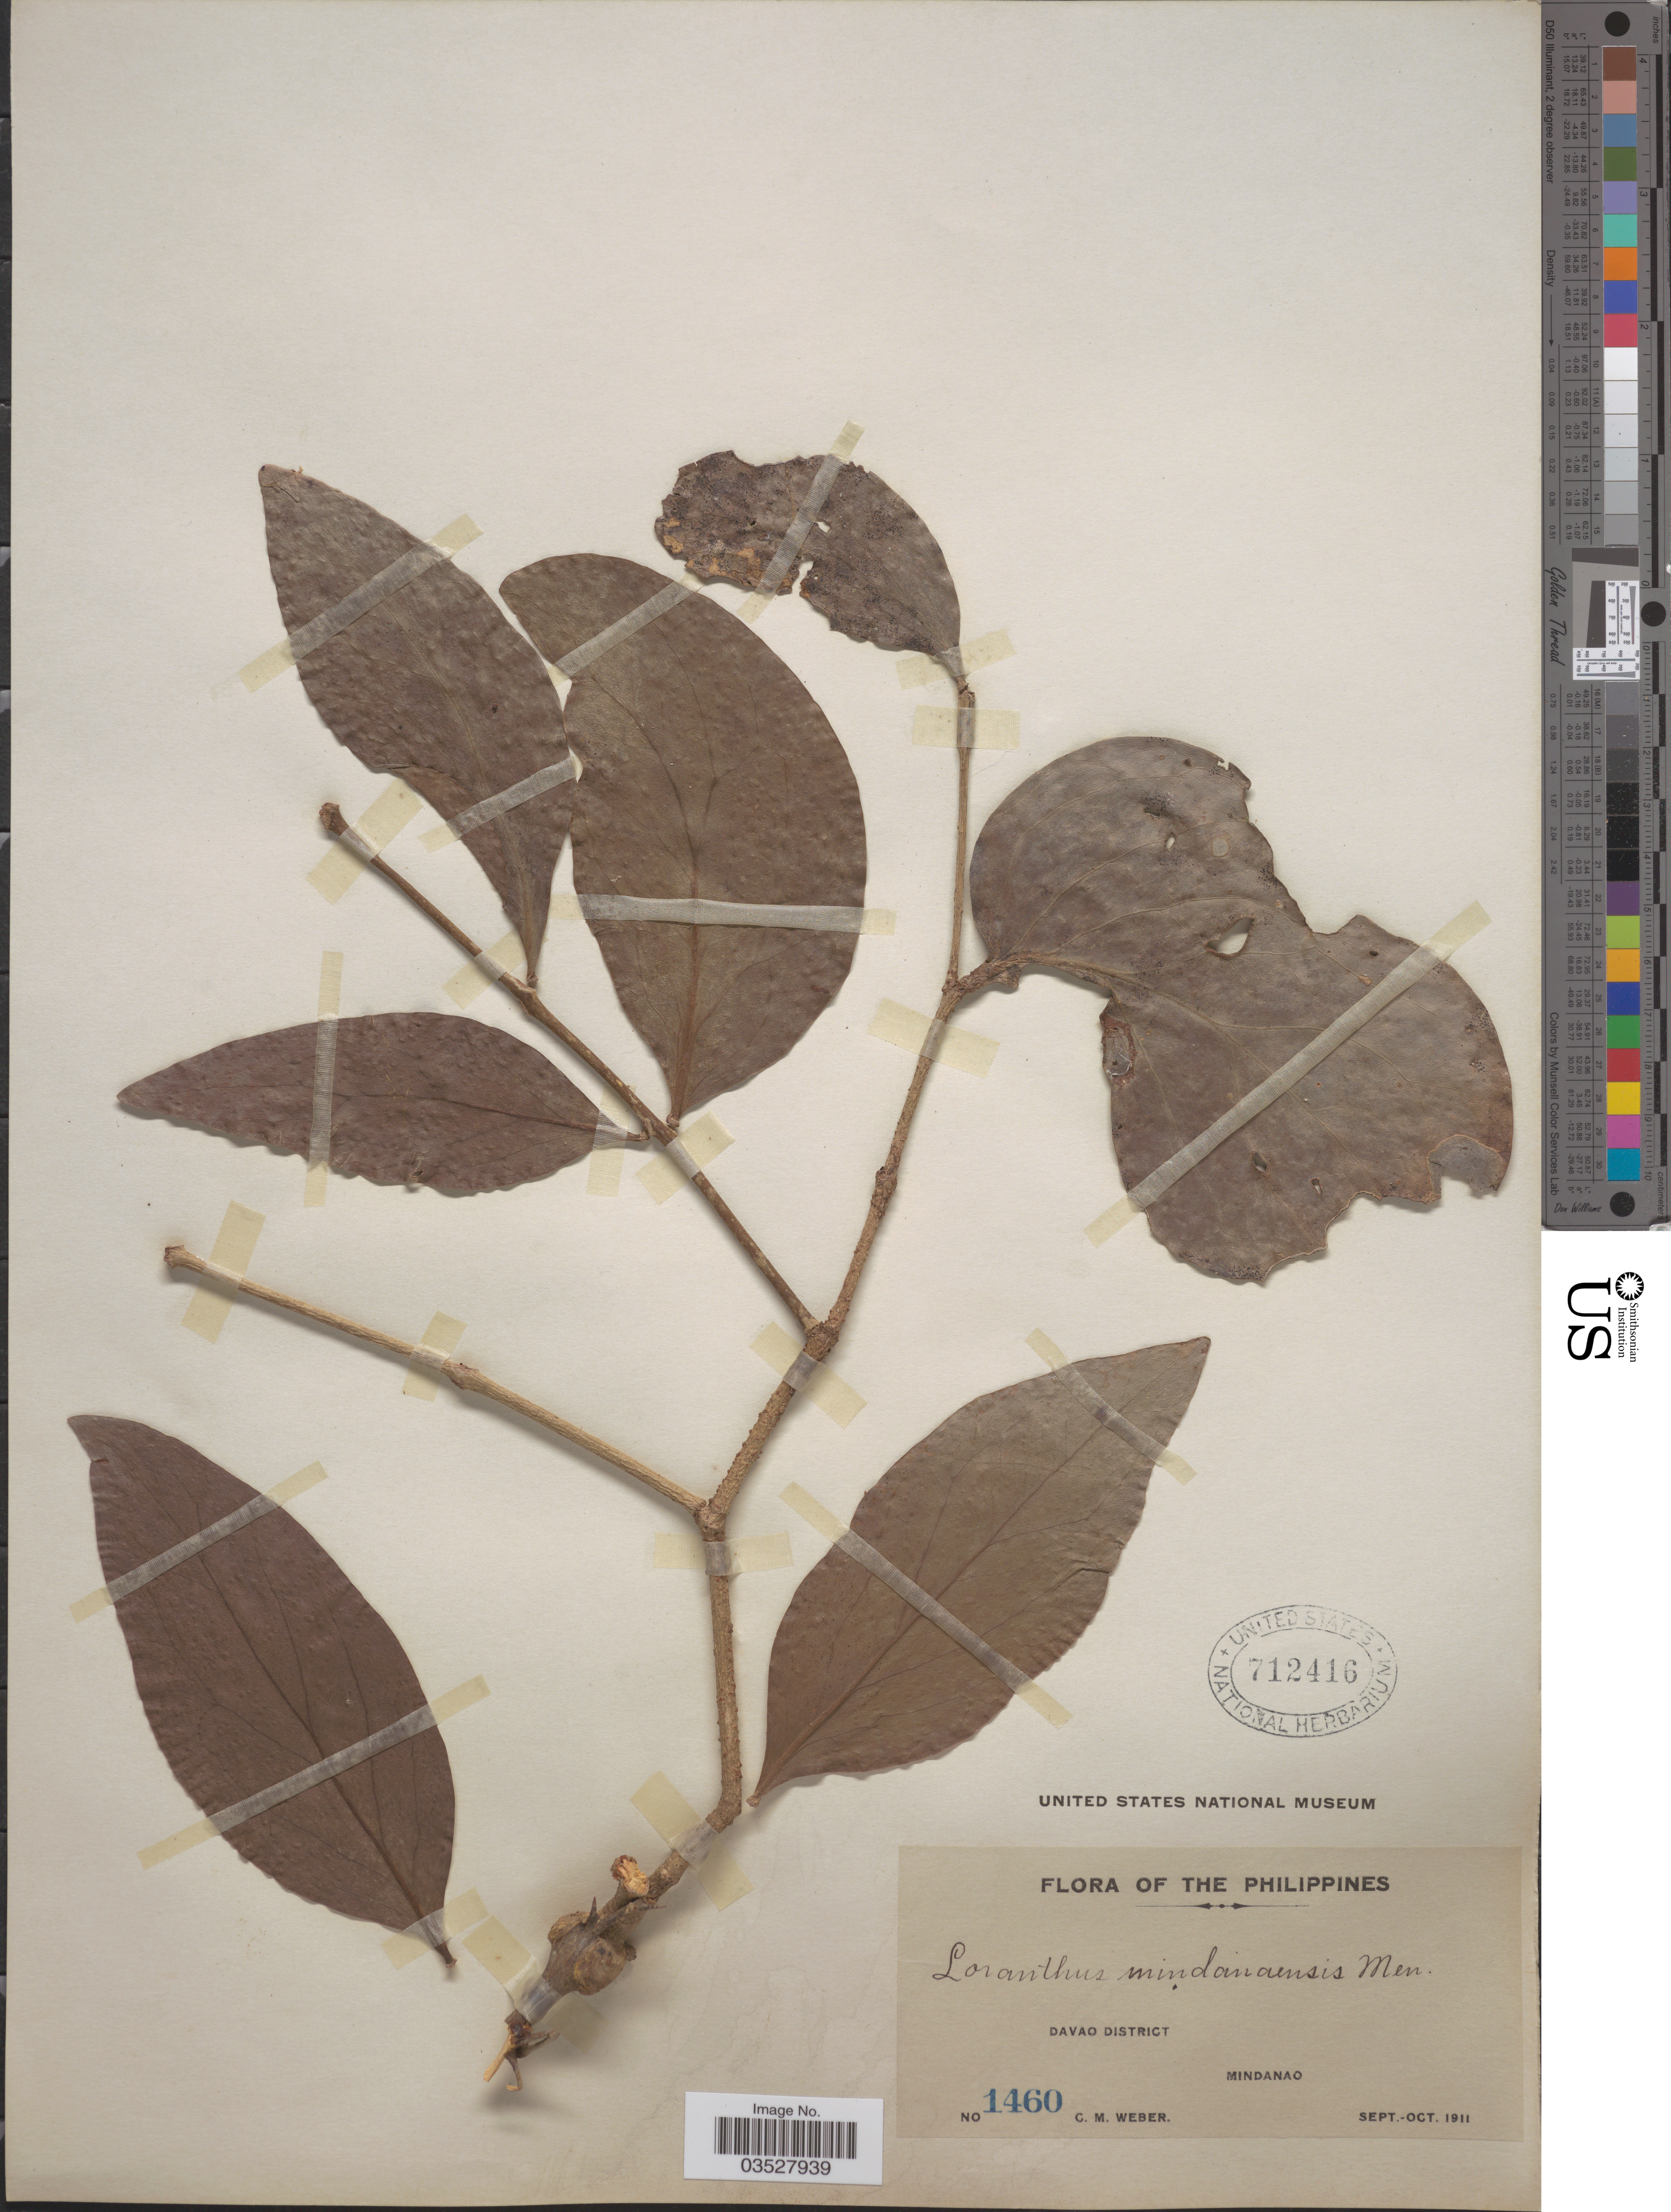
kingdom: Plantae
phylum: Tracheophyta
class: Magnoliopsida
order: Santalales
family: Loranthaceae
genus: Decaisnina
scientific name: Decaisnina cumingii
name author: (Tiegh.) Barlow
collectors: C. M. Weber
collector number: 1460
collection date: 1911-09/1911-10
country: Philippines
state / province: Davao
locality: Davao District. Mindanao.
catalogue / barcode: US 712416